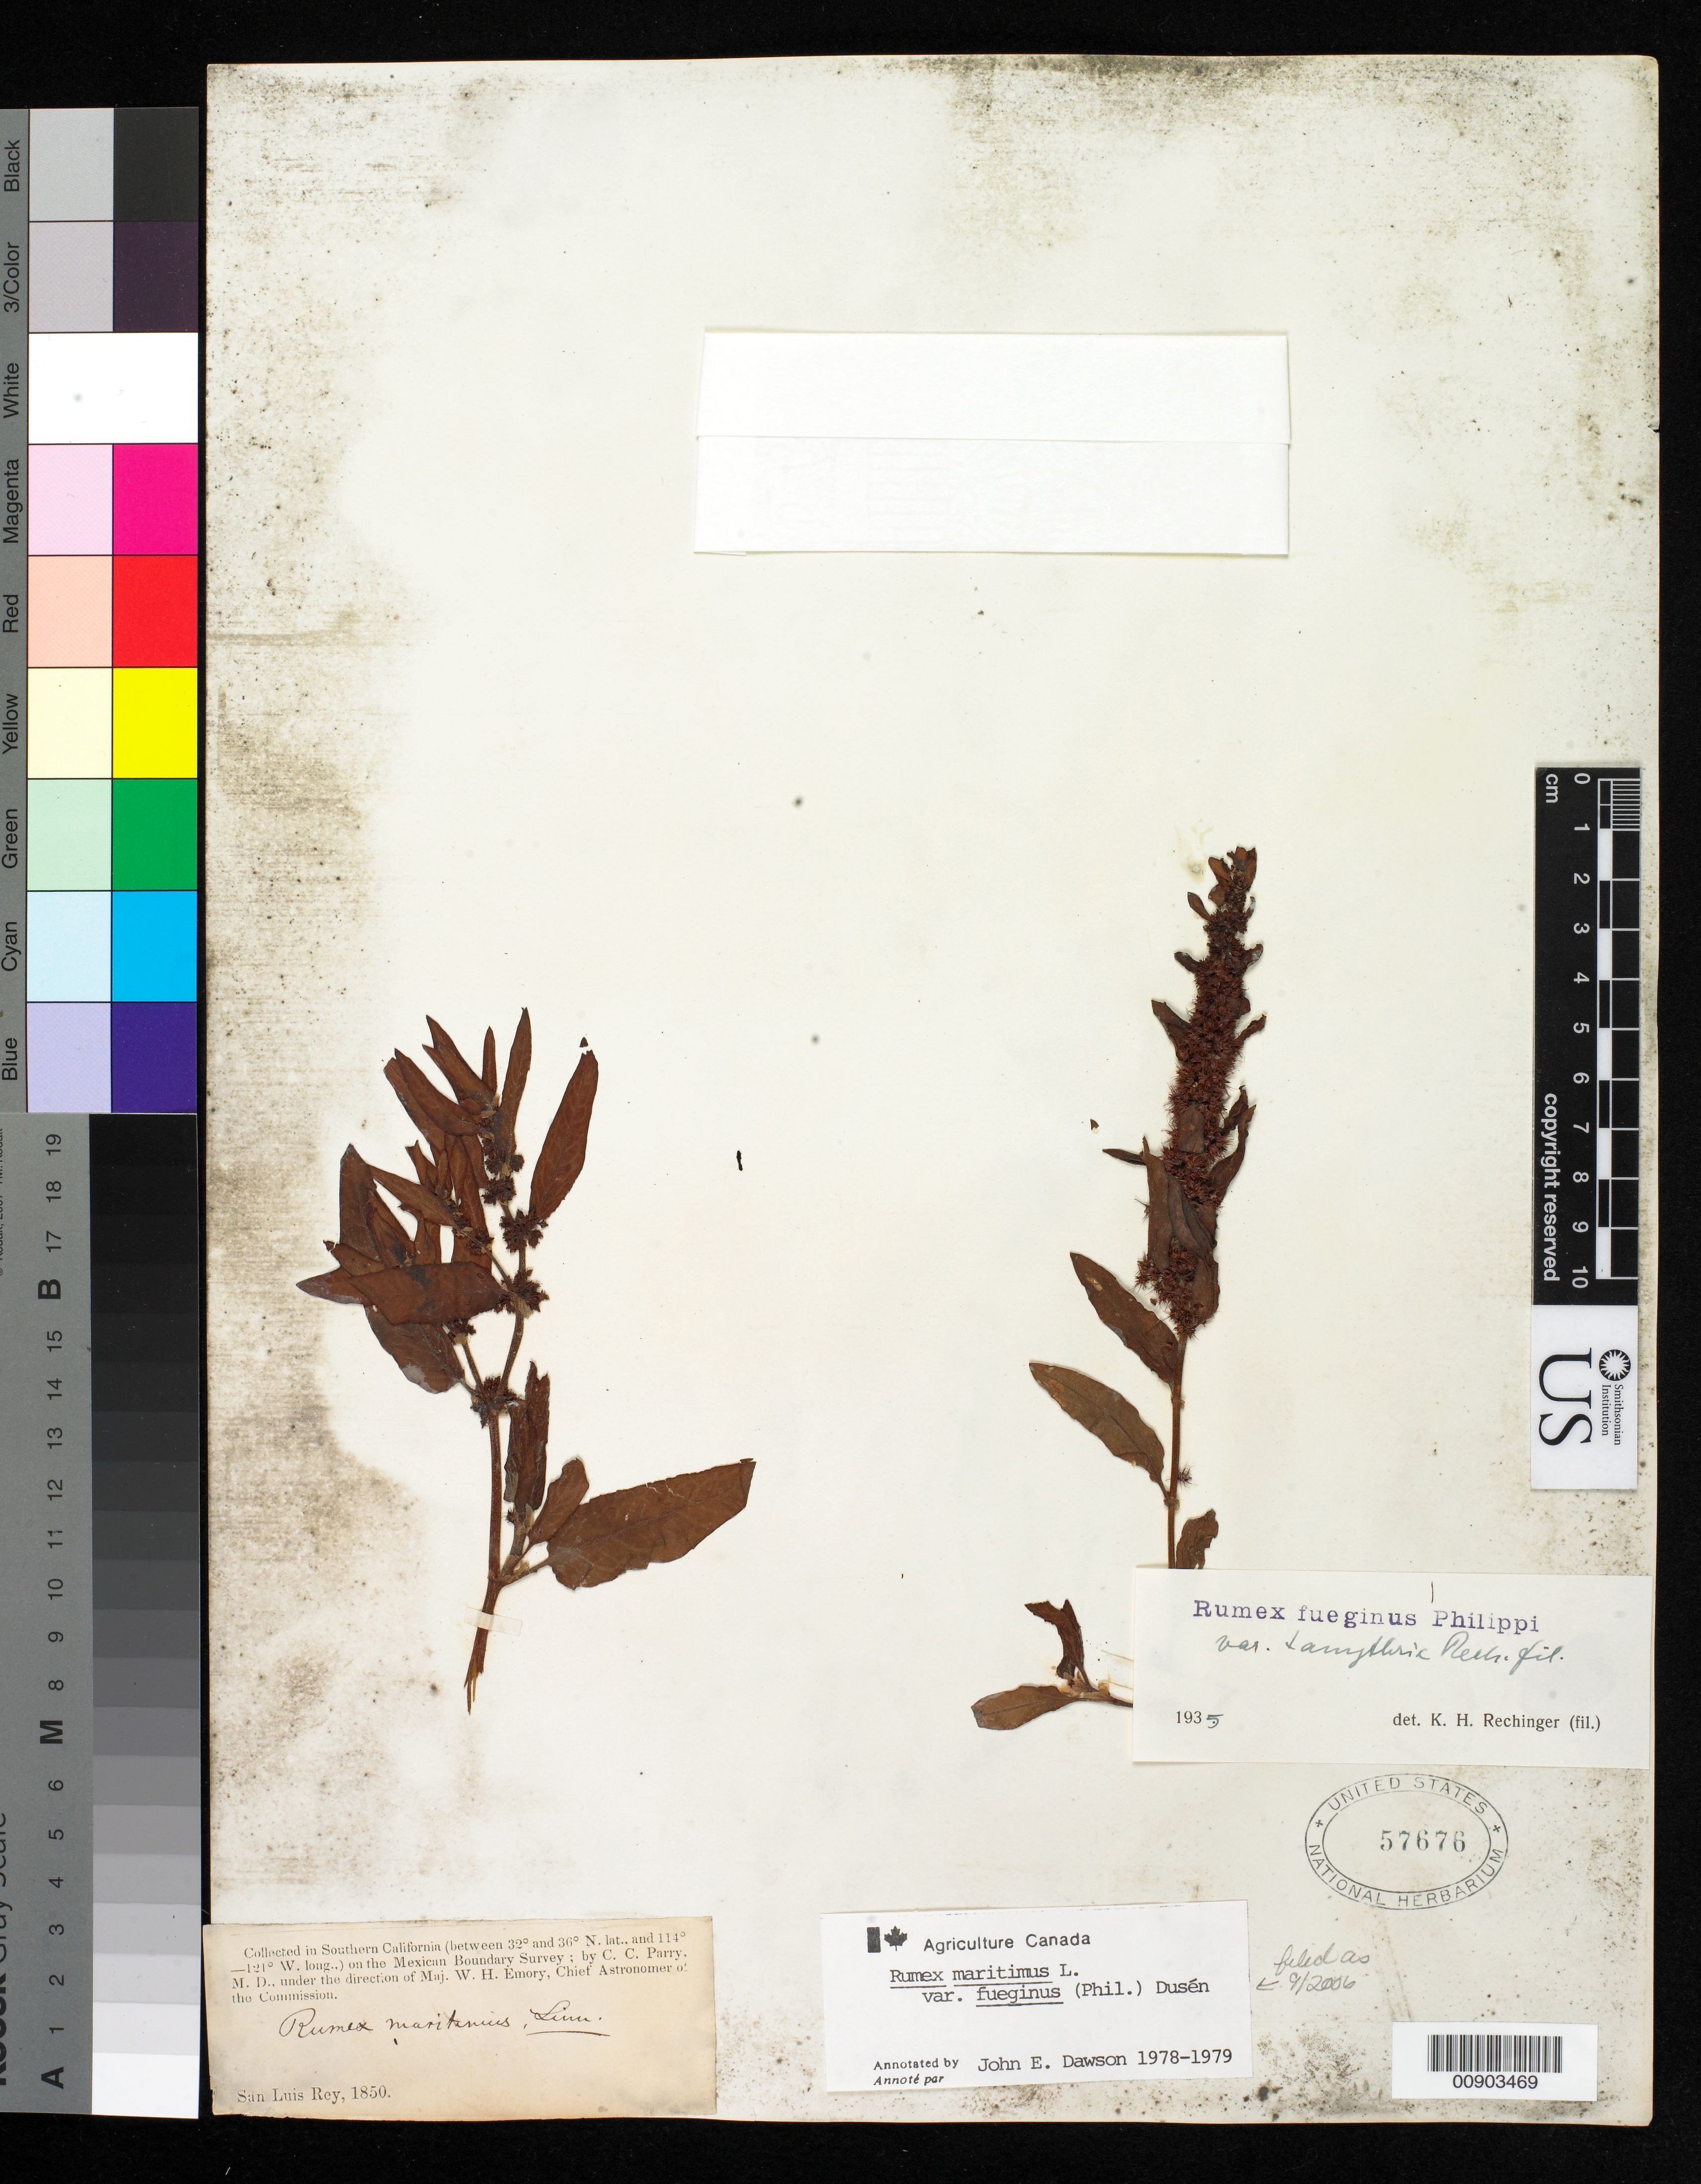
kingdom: Plantae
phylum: Tracheophyta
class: Magnoliopsida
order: Caryophyllales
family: Polygonaceae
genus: Rumex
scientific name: Rumex maritimus var. fueginus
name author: (Phil.) Dusén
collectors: C. C. Parry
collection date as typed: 1850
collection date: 1850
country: United States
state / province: California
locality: San Luis Rey, Southern California.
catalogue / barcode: US 57676